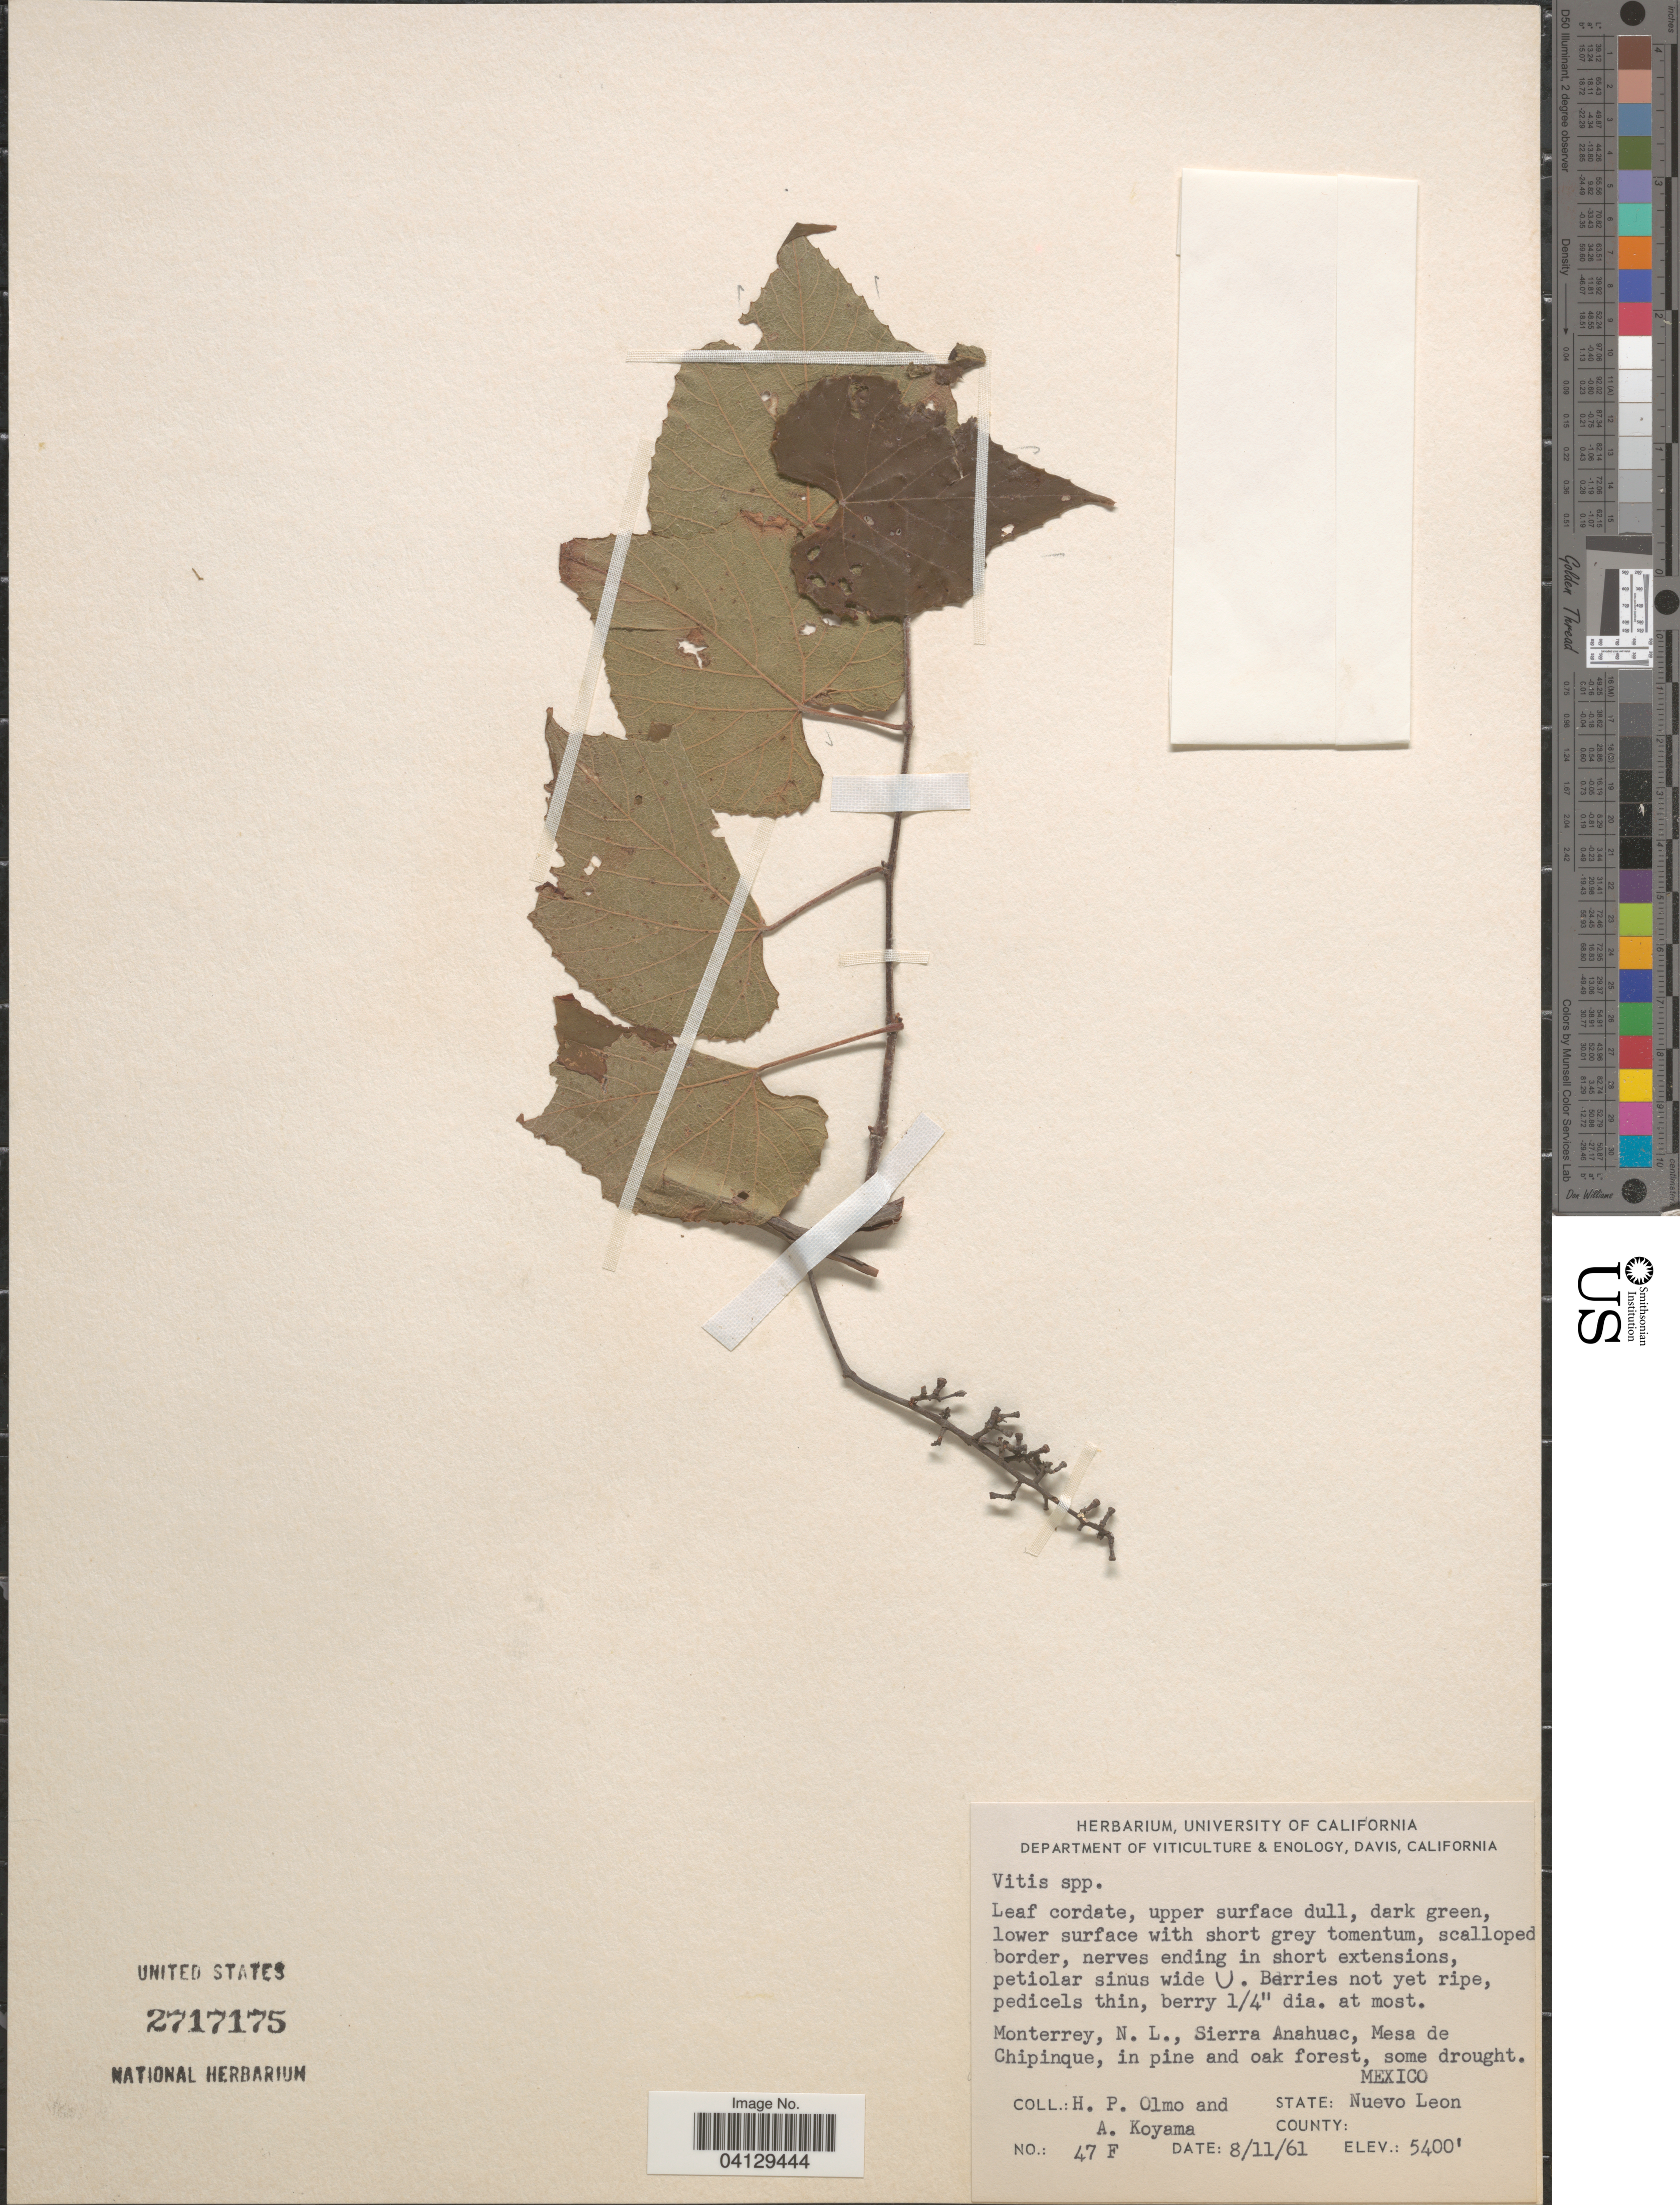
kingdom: Plantae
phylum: Tracheophyta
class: Magnoliopsida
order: Vitales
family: Vitaceae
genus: Vitis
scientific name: Vitis sp.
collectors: H. Olmo & A. Koyama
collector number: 47F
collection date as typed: Transcribed d/m/y: 11/8/61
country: Mexico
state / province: Nuevo León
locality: Monterrey, Sierra Anahuac, Mesa de Chipinque.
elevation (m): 1646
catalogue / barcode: US 2717175